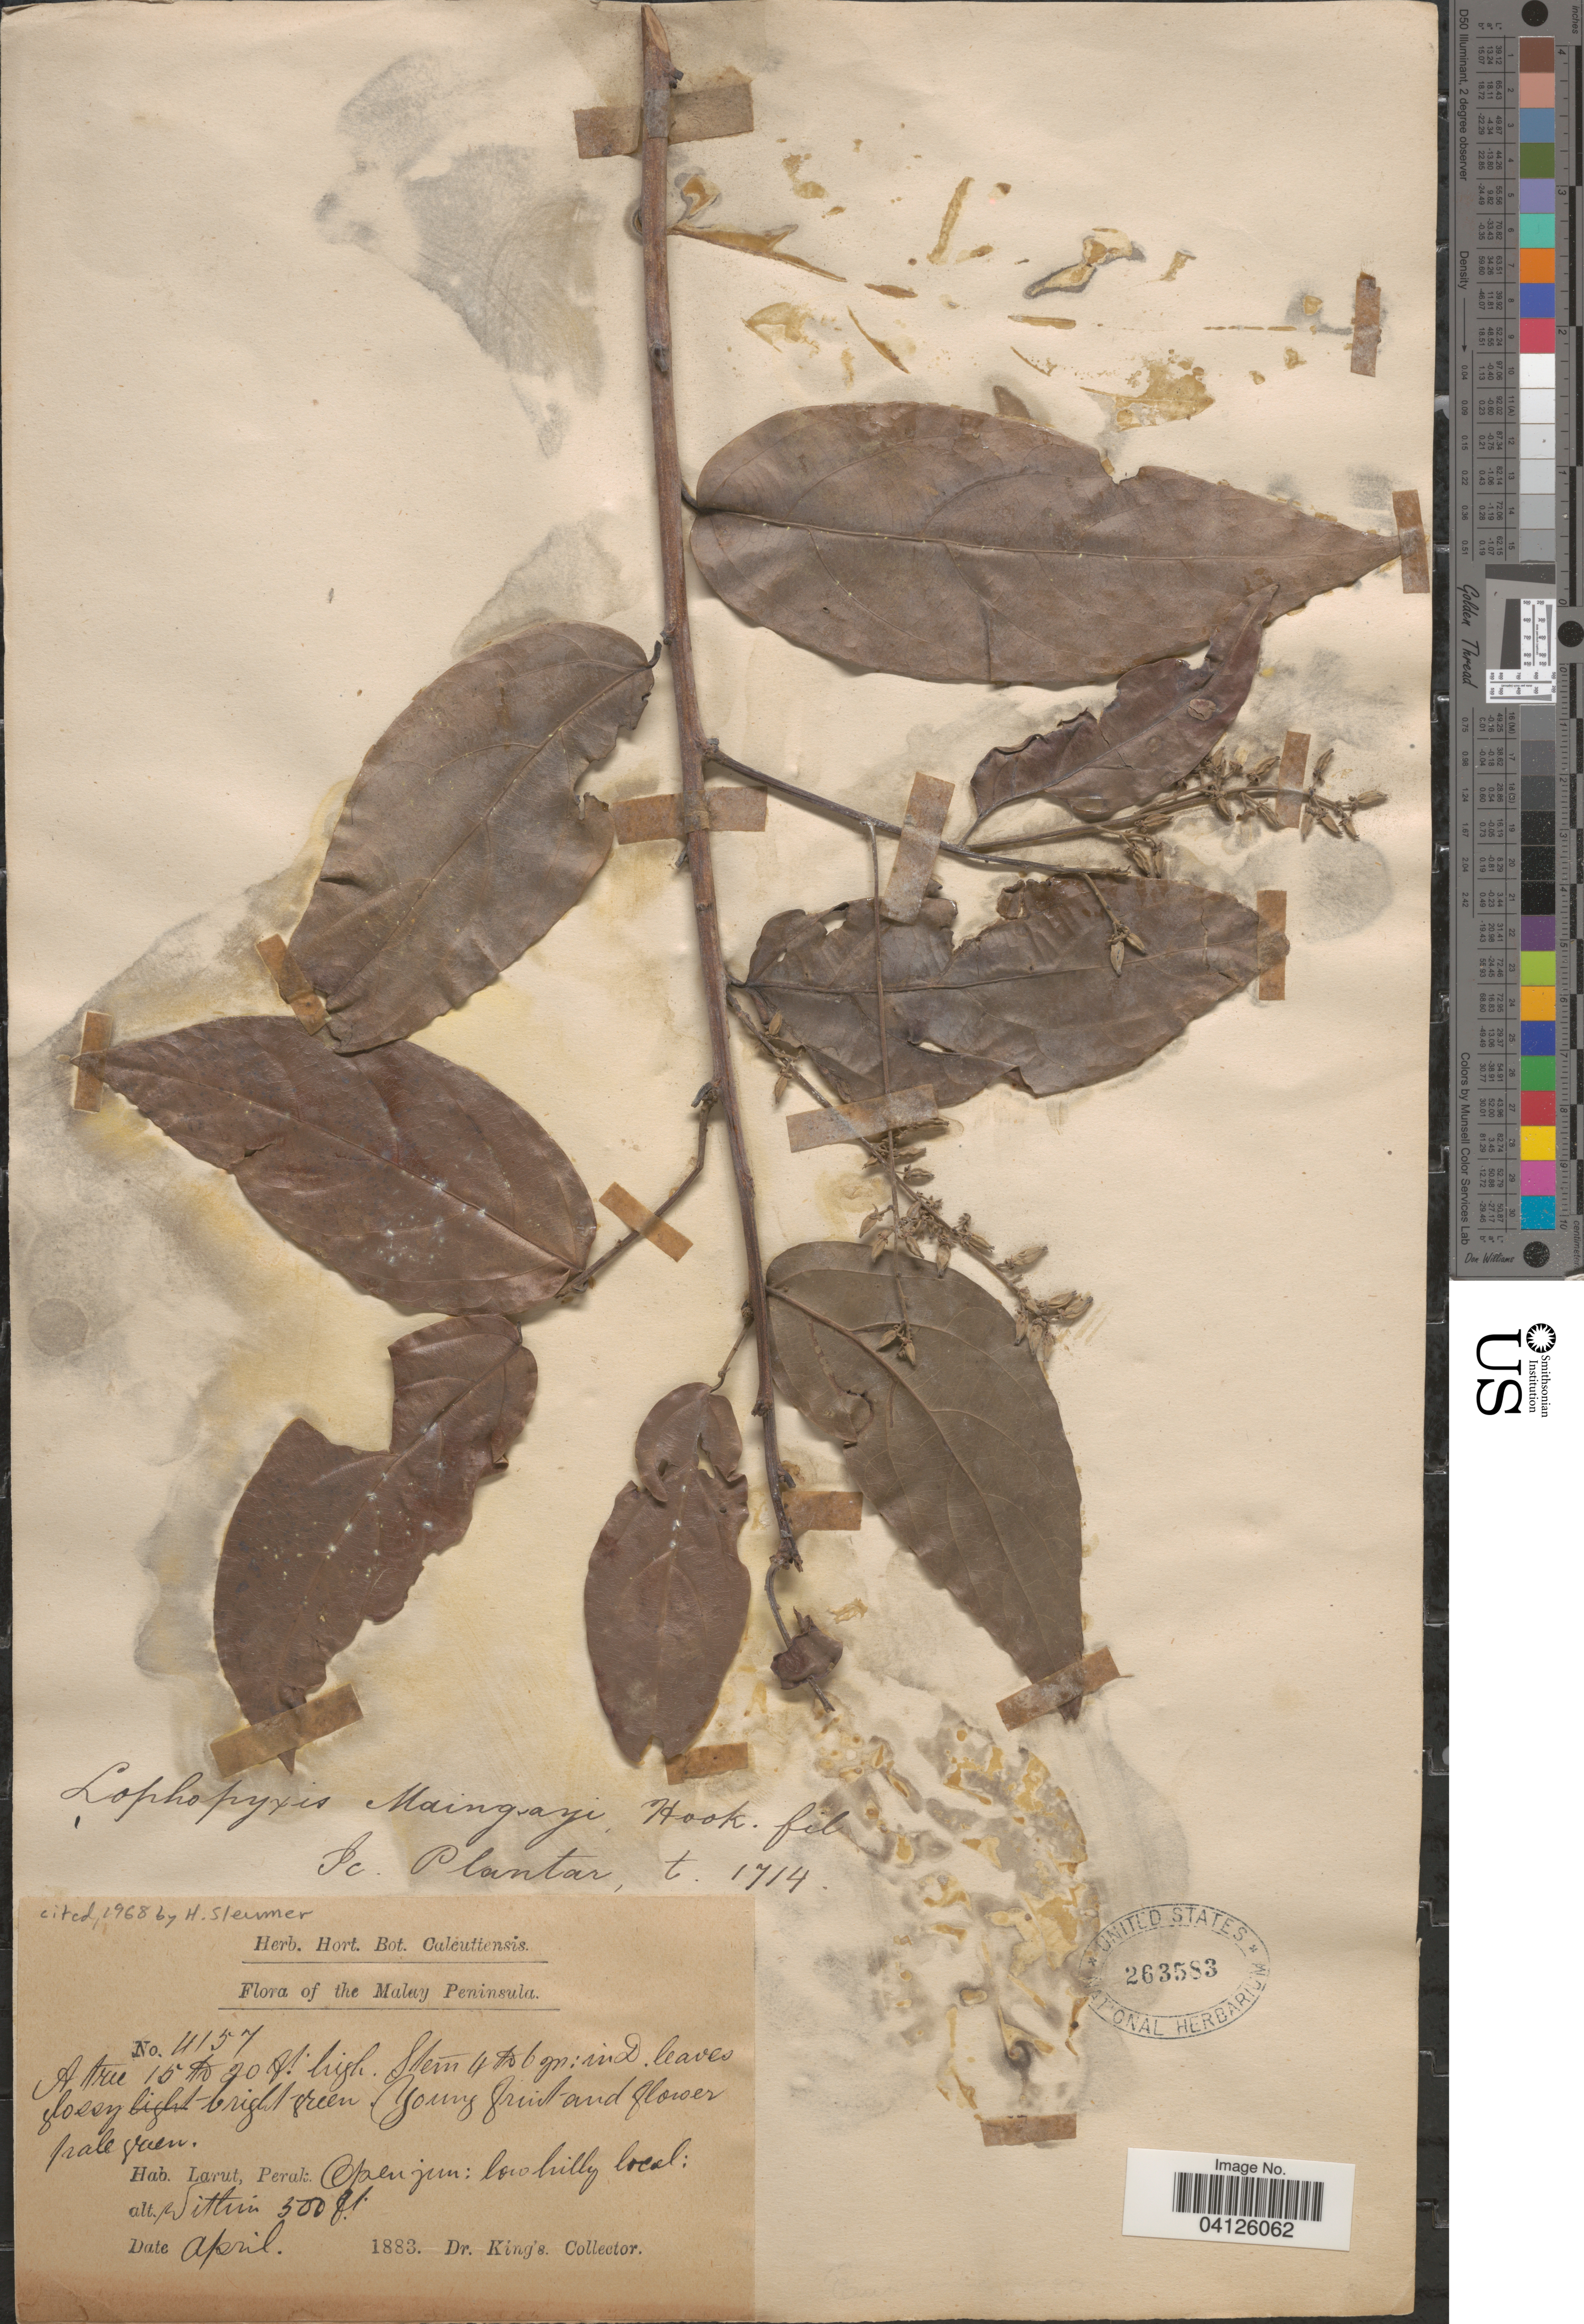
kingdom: Plantae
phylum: Tracheophyta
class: Magnoliopsida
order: Malpighiales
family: Lophopyxidaceae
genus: Lophopyxis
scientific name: Lophopyxis maingayi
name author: Hook. f.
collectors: Dr. King's collector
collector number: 4157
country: Malaysia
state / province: Perak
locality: The Malay Peninsula. Larut.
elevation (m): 152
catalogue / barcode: US 263583